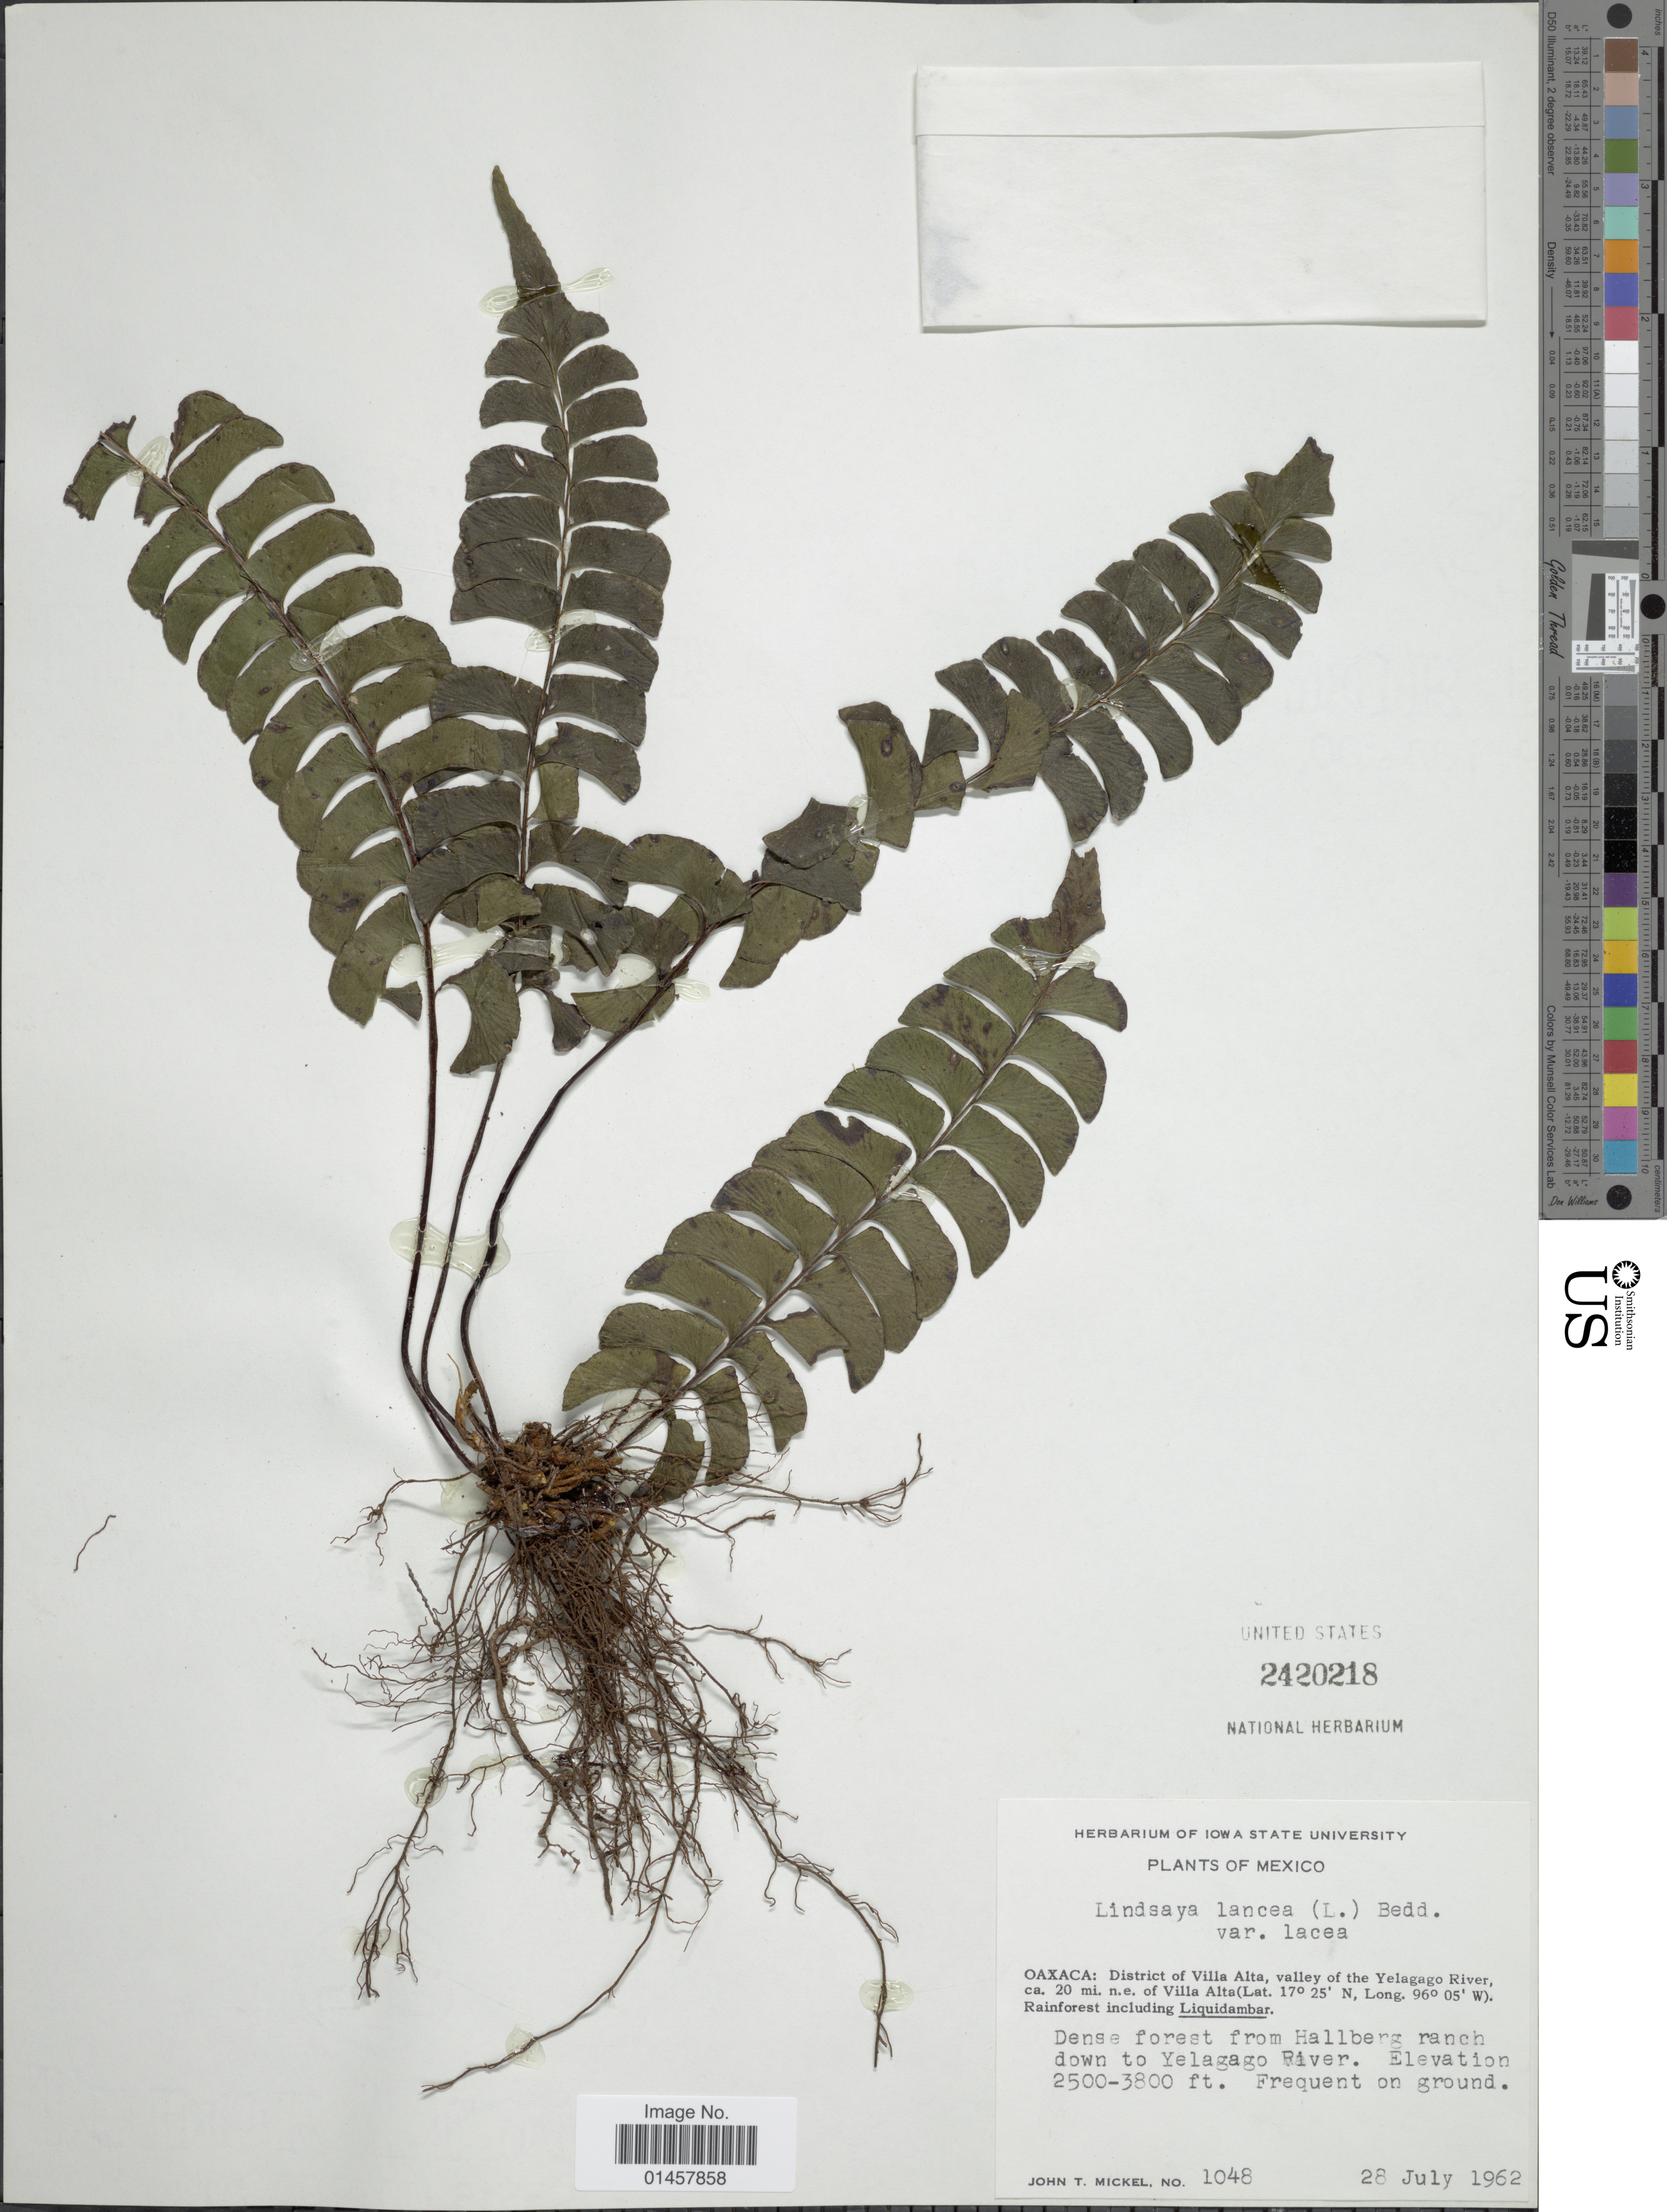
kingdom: Plantae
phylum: Tracheophyta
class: Polypodiopsida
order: Polypodiales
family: Lindsaeaceae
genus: Lindsaea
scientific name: Lindsaea lancea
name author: (L.) Bedd.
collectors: J. T. Mickel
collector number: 1048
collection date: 1962-07-28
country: Mexico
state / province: Oaxaca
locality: Oaxaca: District of Villa Alta, valley of the Yelagago River, ca. 20mi. n.e. of Villa Alta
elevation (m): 762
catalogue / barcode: US 2420218